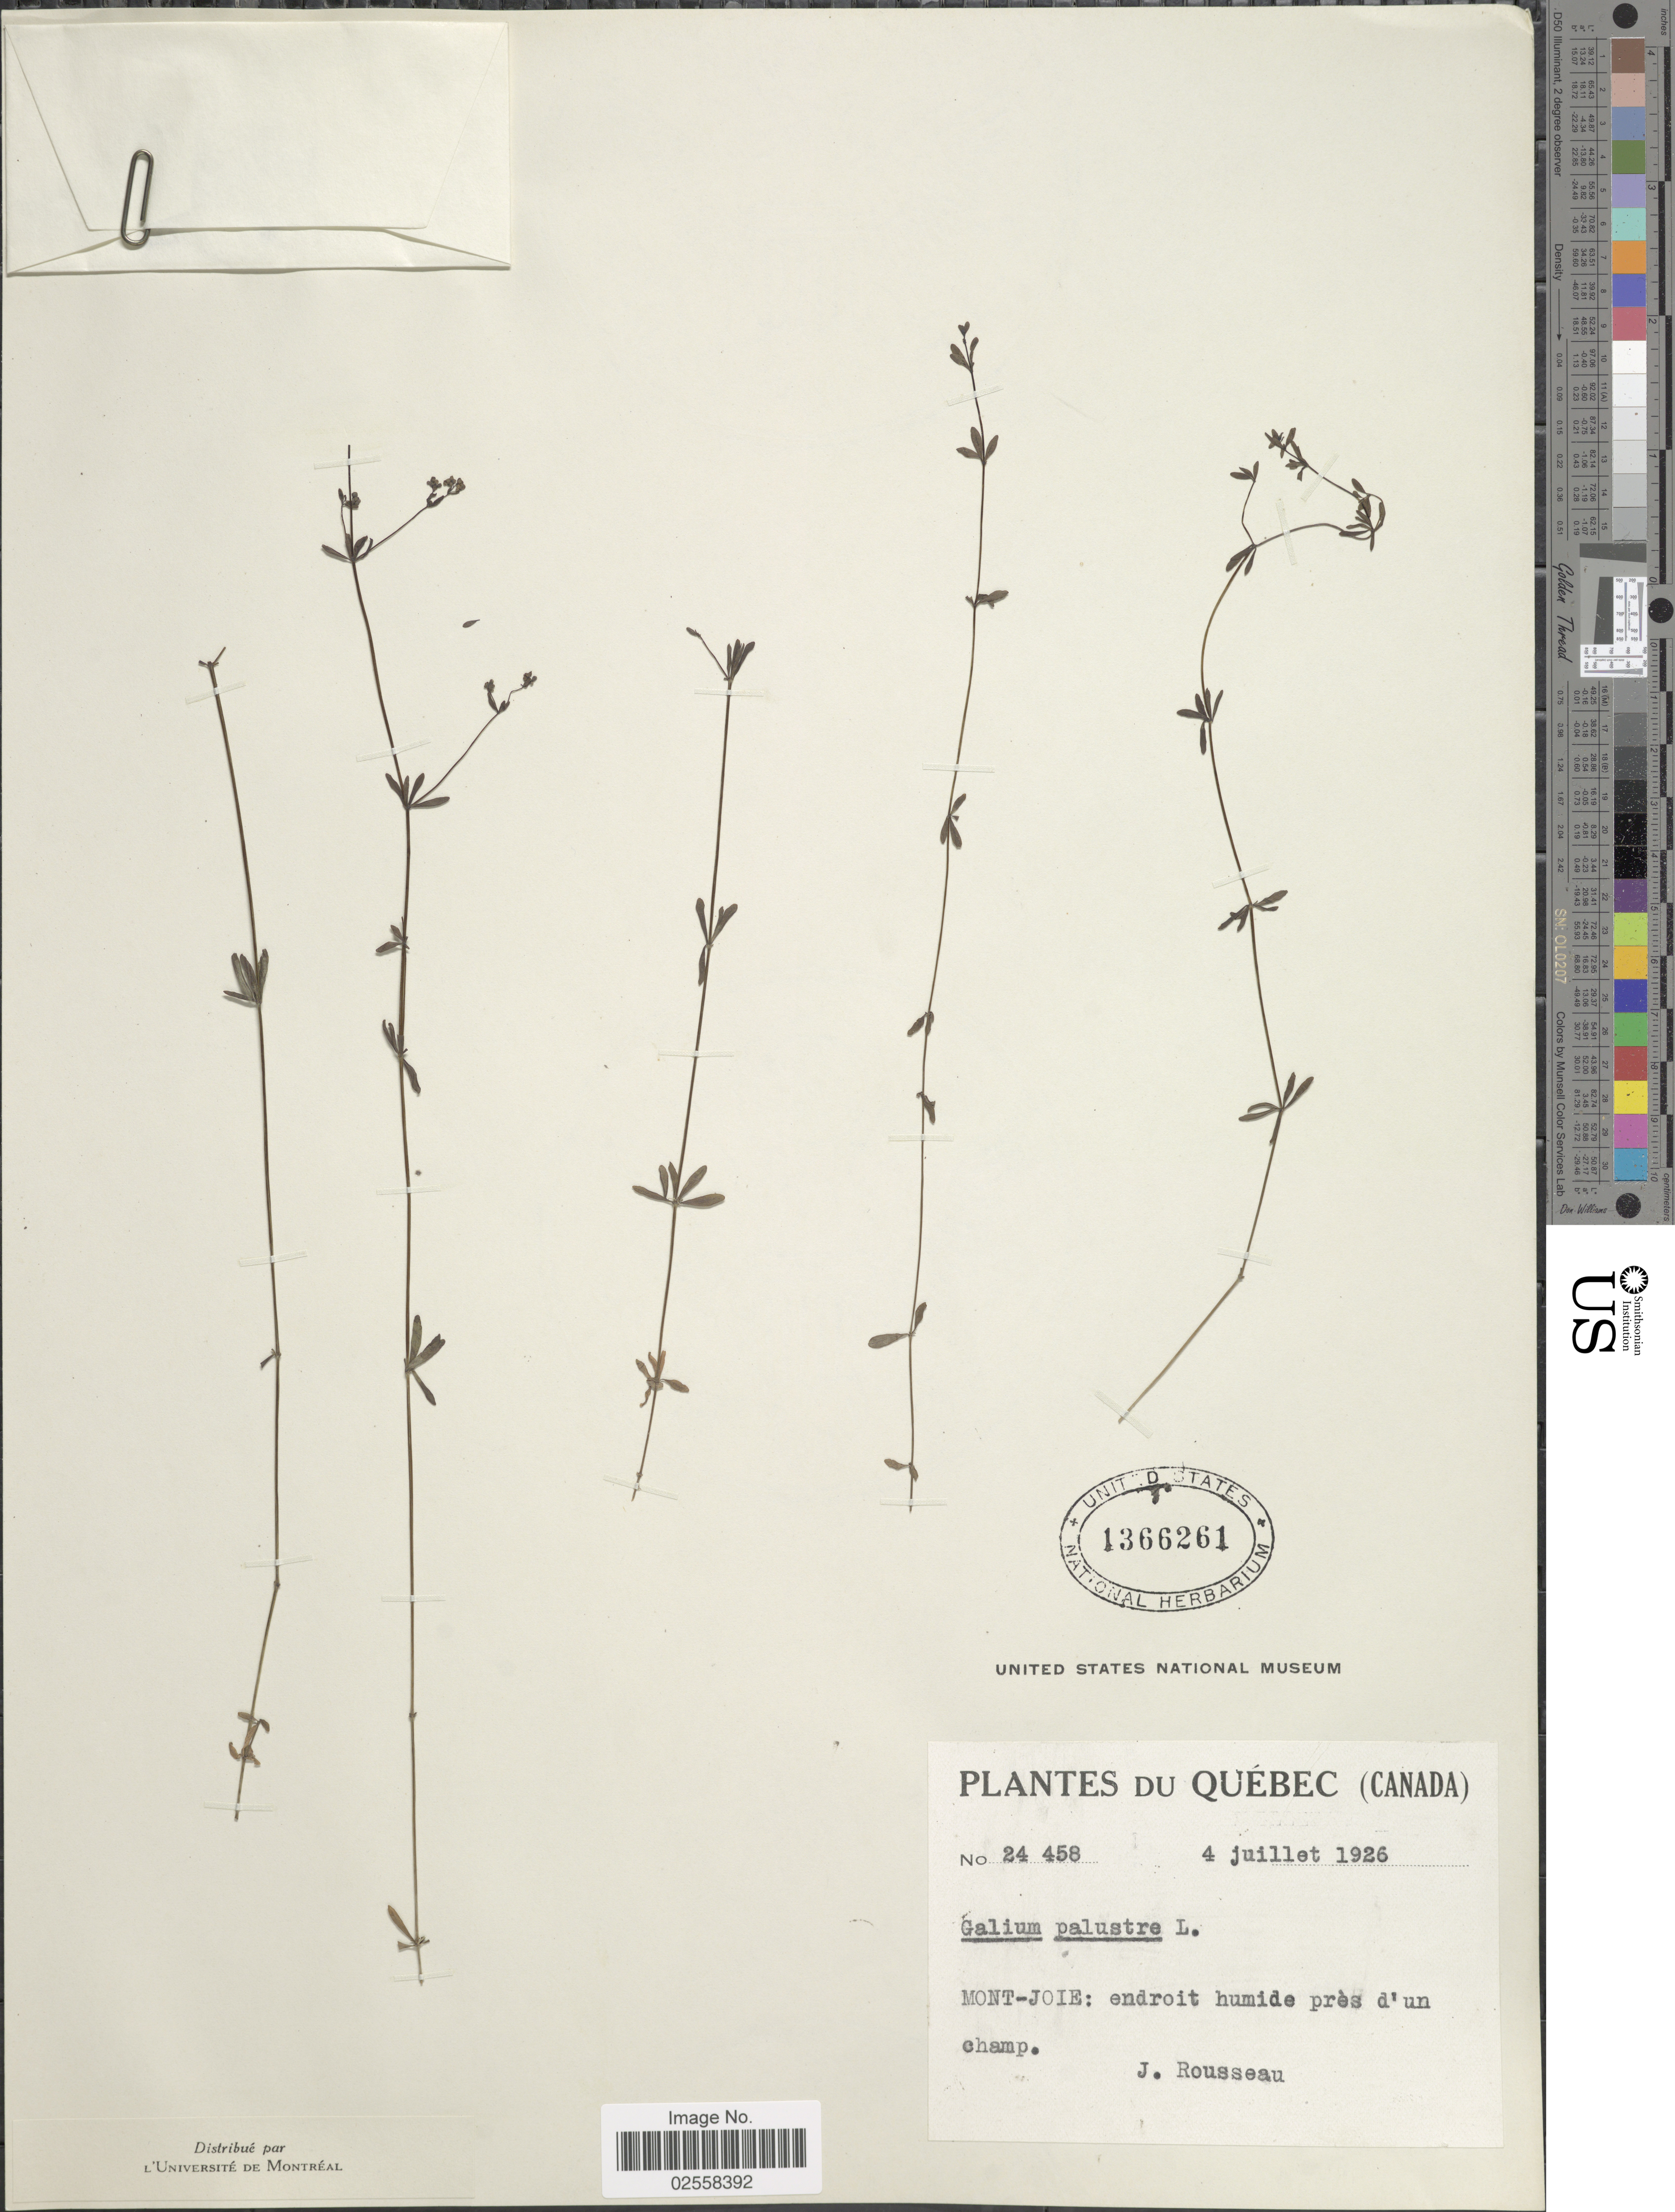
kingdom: Plantae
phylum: Tracheophyta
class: Magnoliopsida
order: Gentianales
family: Rubiaceae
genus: Galium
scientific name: Galium plumosum subsp. plumosum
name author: Rusby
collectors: J. Rousseau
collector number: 24458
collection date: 1926-07-04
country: Canada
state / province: Quebec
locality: Mont-Joie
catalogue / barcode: US 1366261